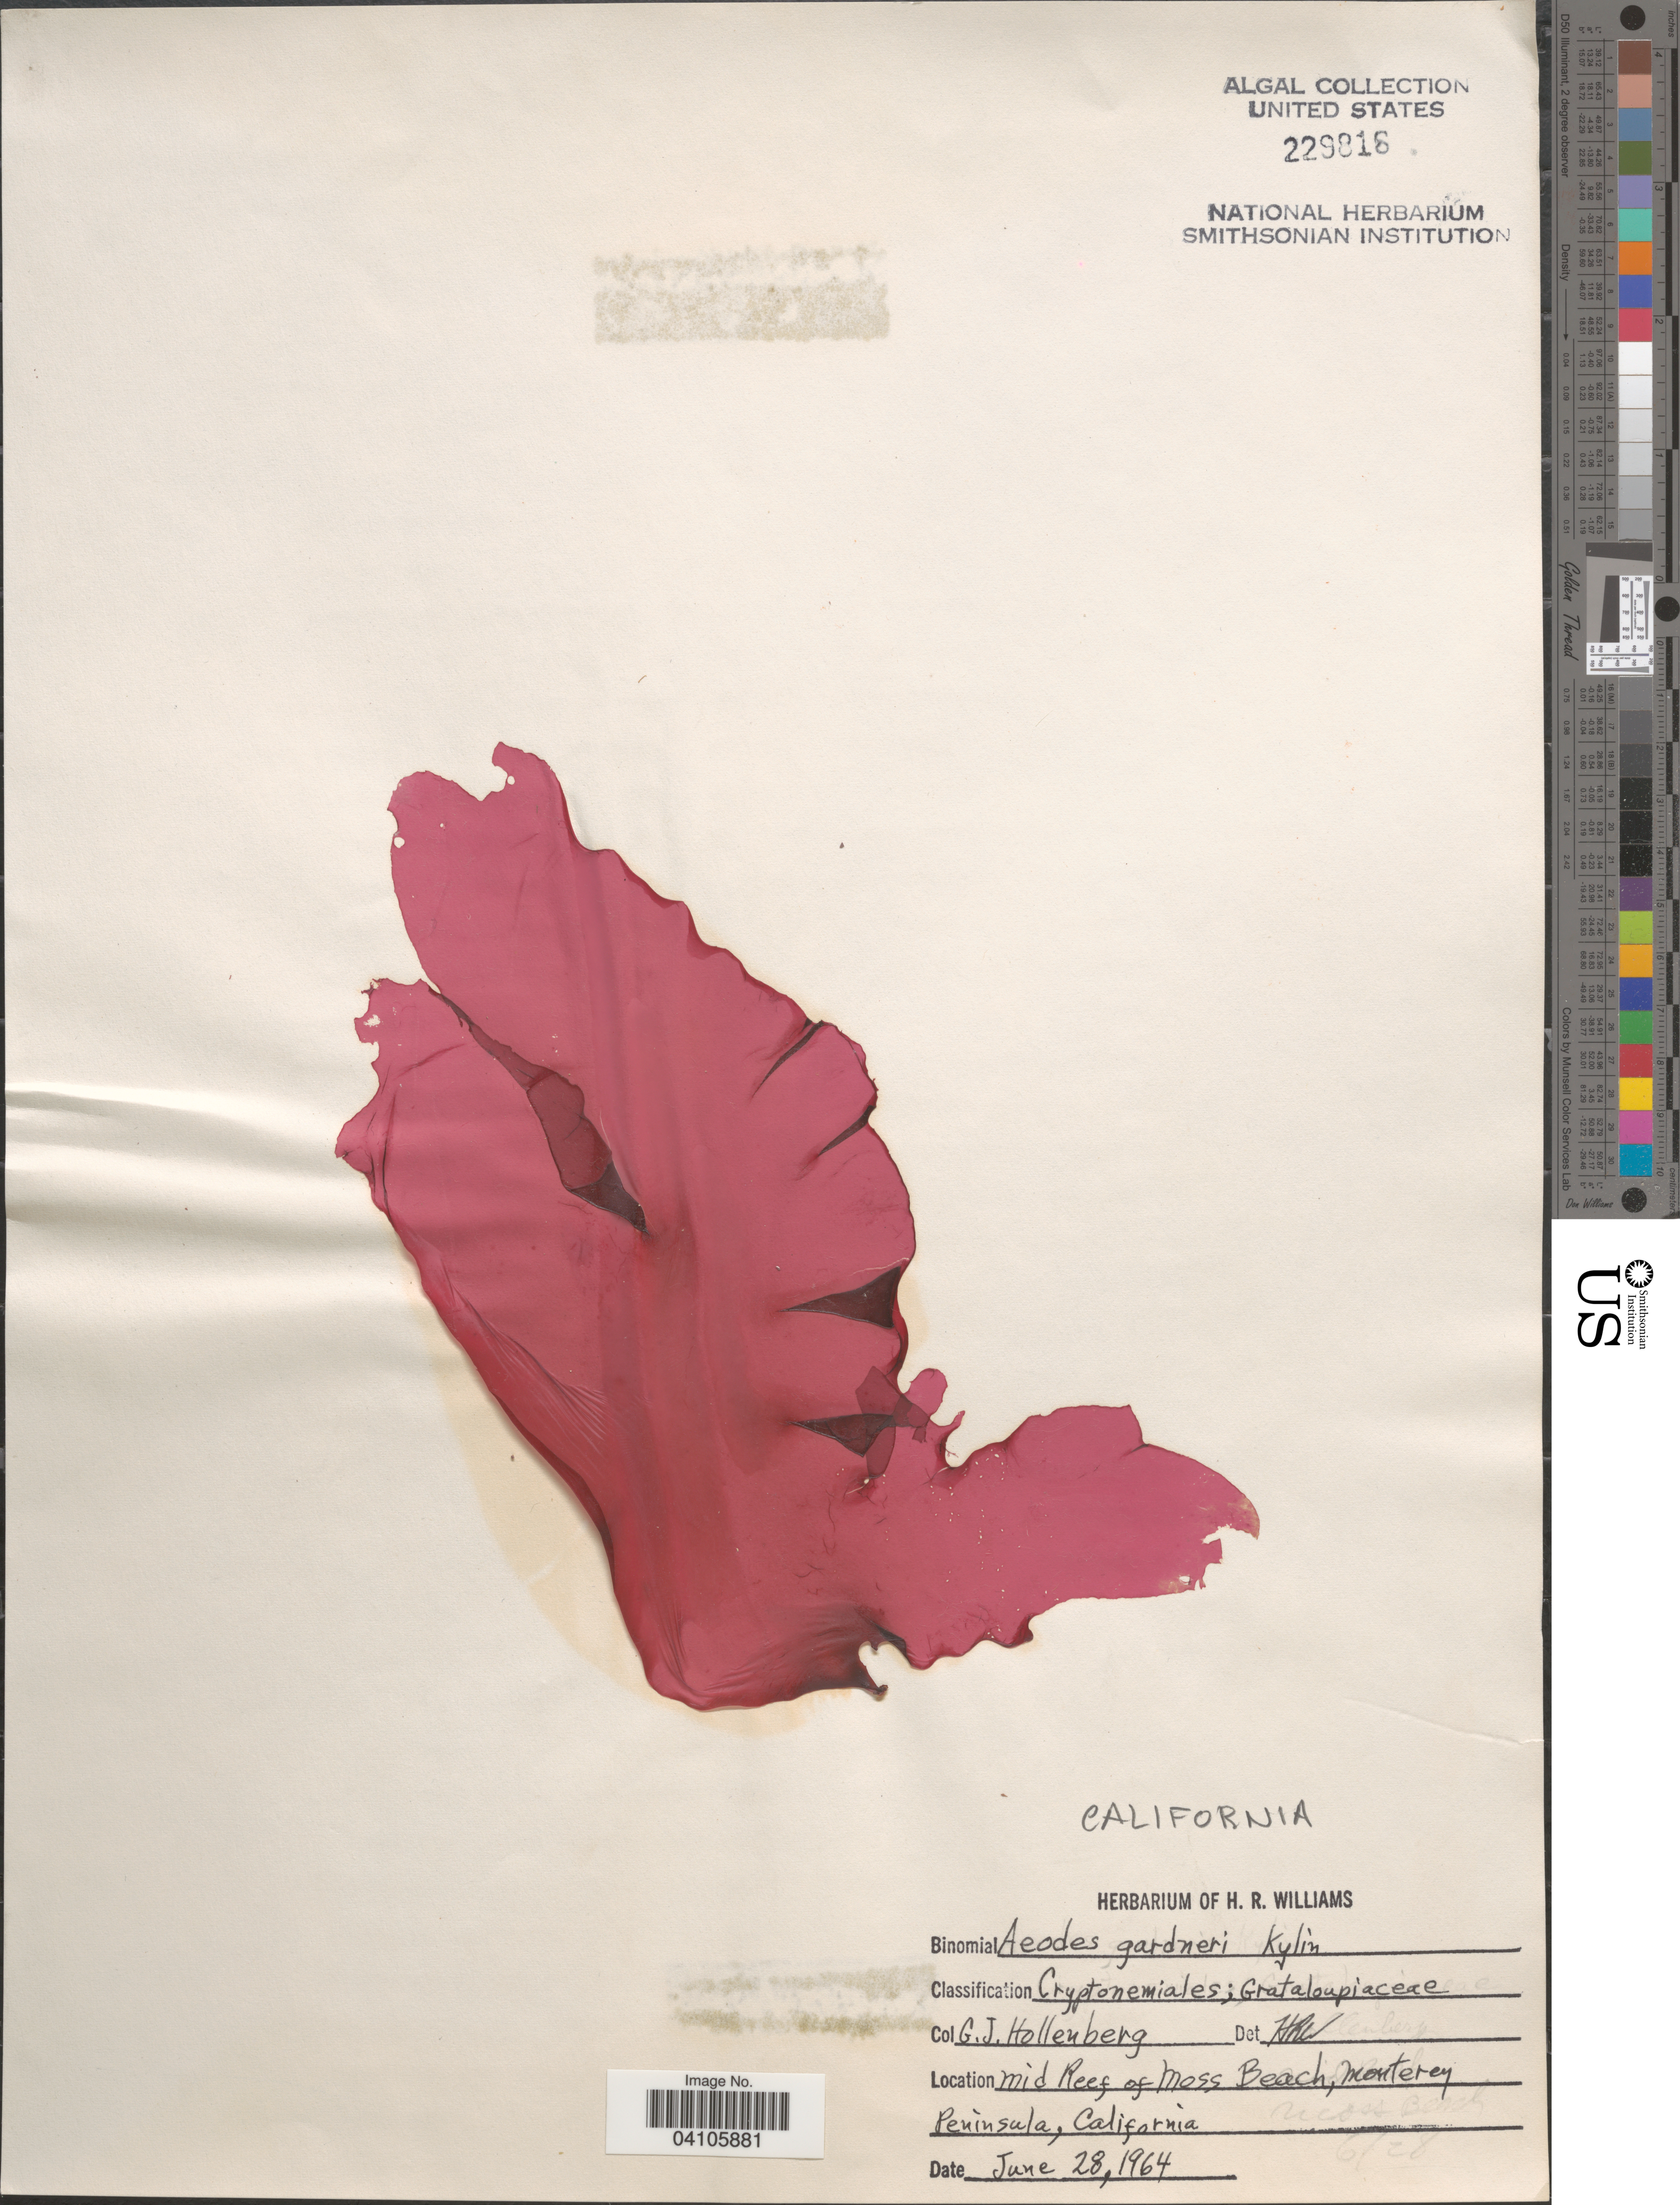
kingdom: Plantae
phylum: Rhodophyta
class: Florideophyceae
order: Halymeniales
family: Halymeniaceae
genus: Halymenia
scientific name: Halymenia gardneri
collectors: G. Hollenberg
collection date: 1964-06-28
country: United States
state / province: California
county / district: Monterey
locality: Mid Reef of Moss Beach, Monterey Peninsula.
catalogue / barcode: US 229816